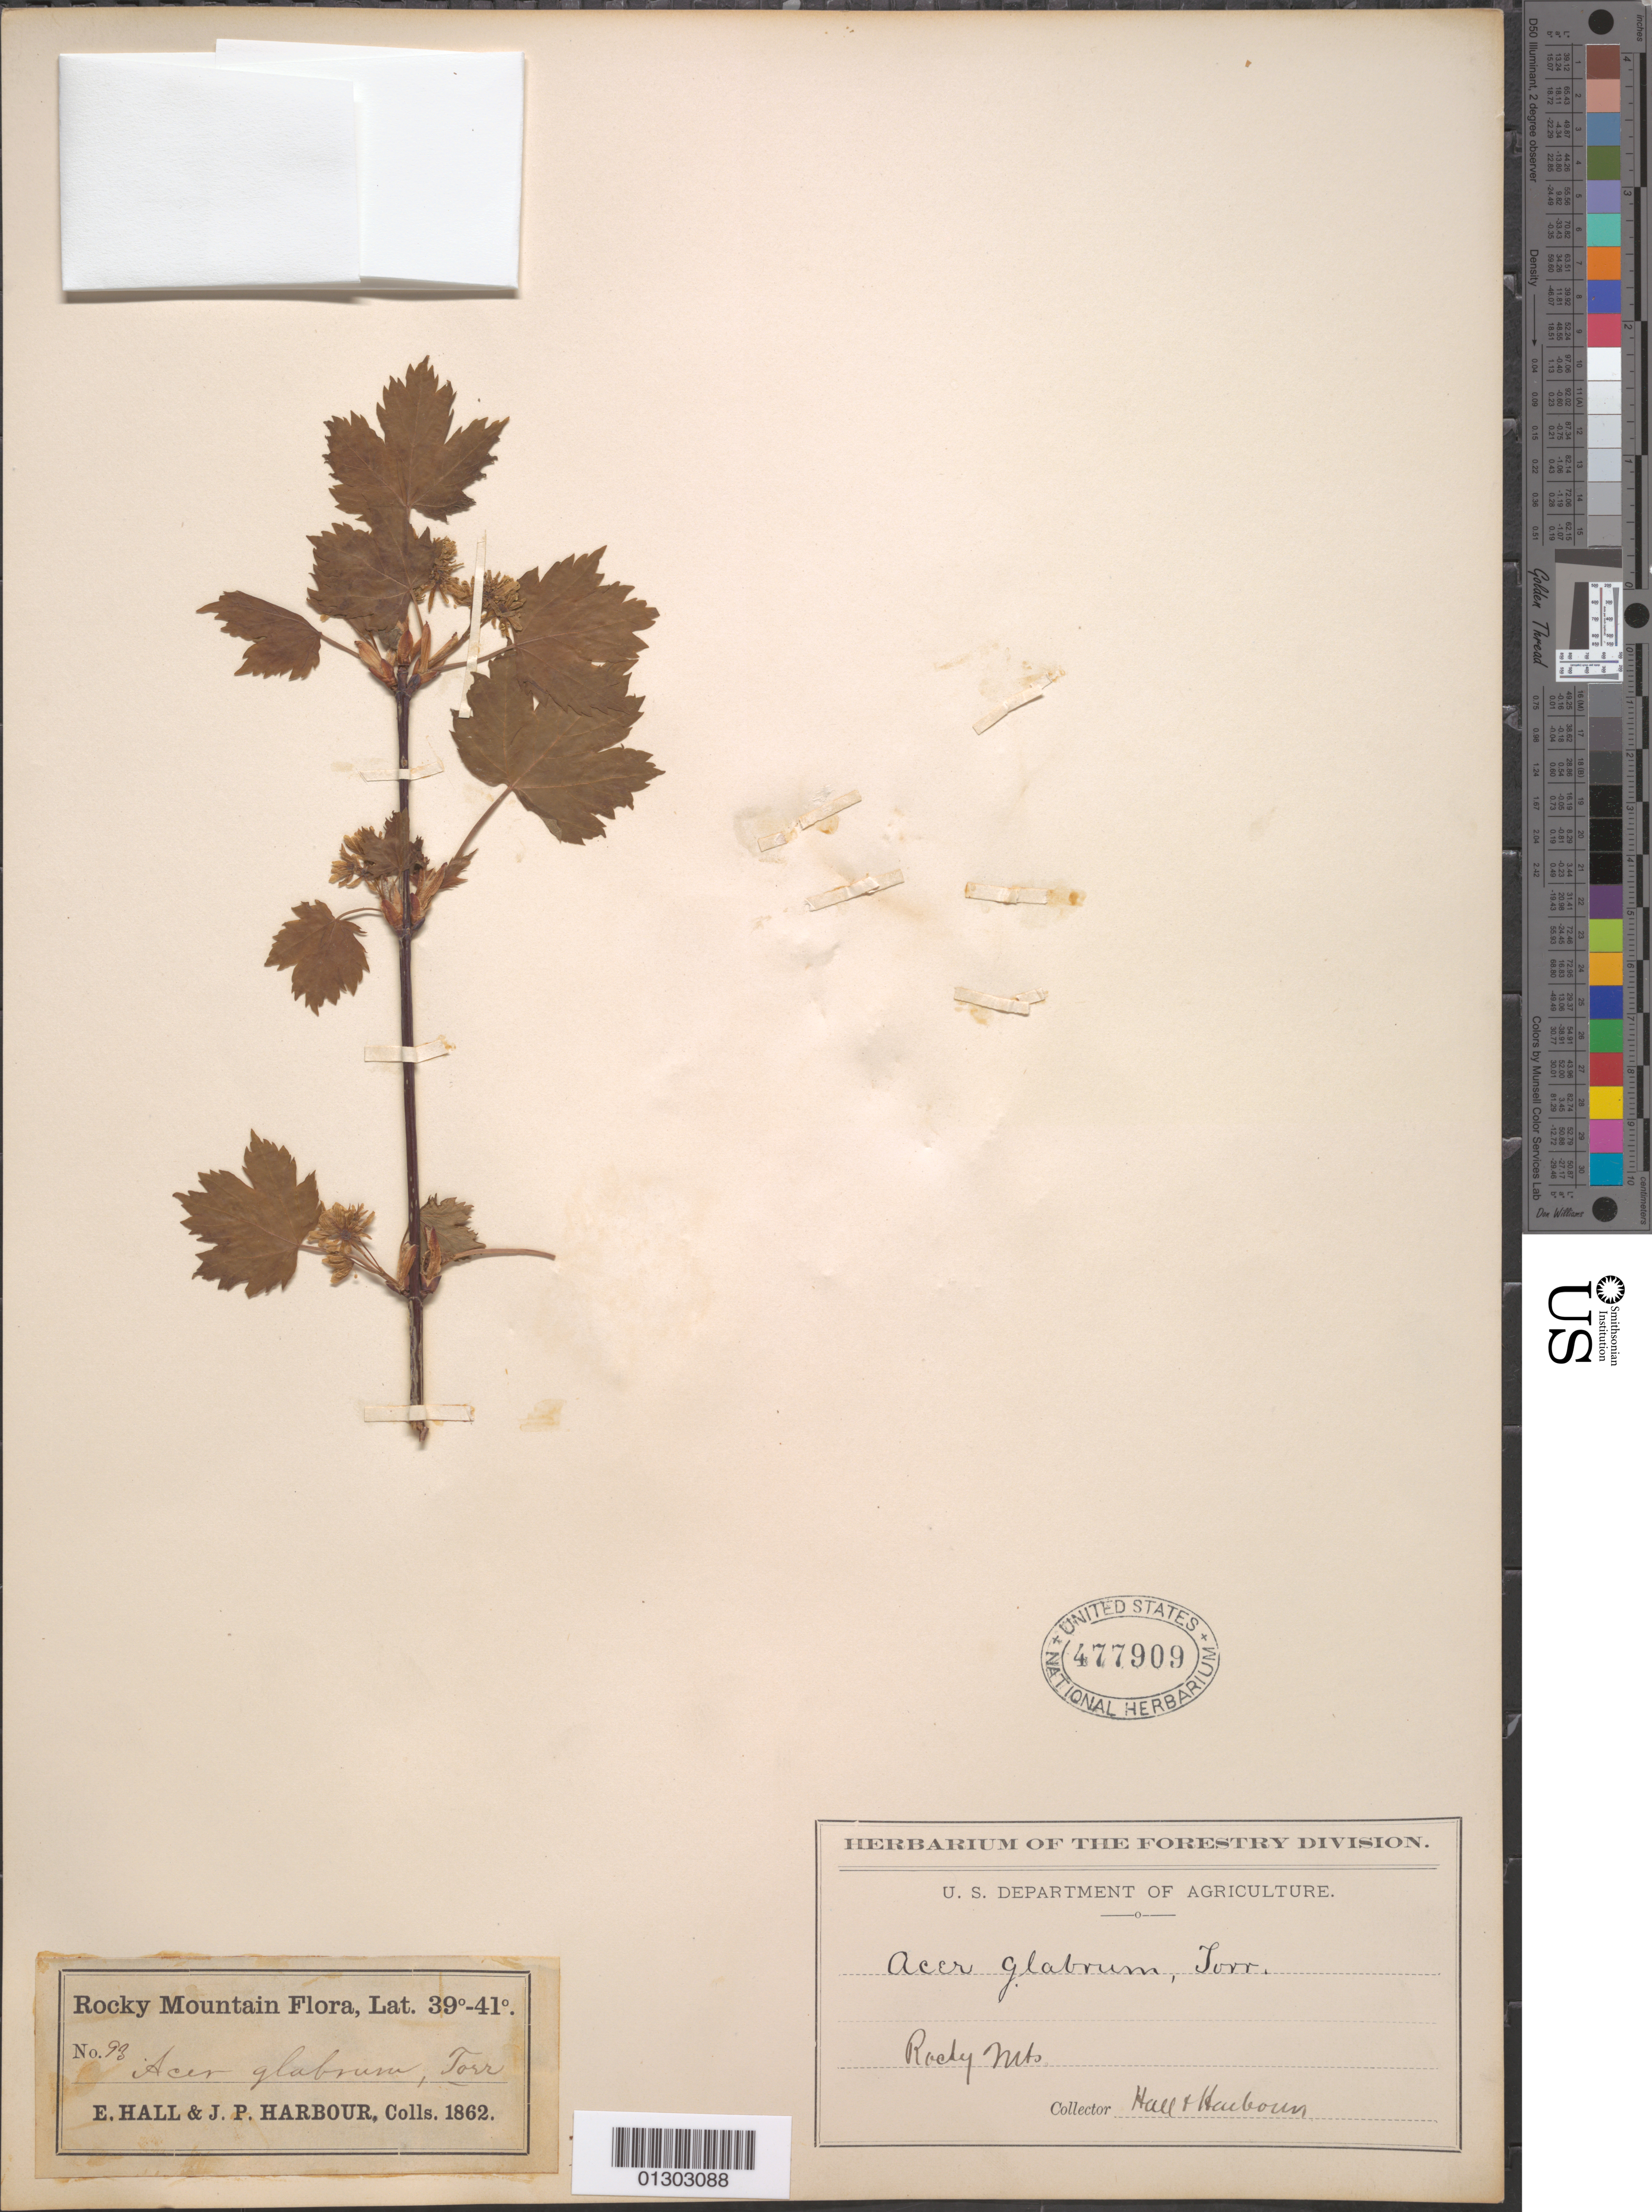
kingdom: Plantae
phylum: Tracheophyta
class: Magnoliopsida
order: Sapindales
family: Sapindaceae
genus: Acer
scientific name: Acer glabrum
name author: Torr.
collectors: E. Hall & J. Harbour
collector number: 93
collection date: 1862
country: United States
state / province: Colorado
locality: Rocky Mtns., Lat. 39º-41º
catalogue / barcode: US 477909